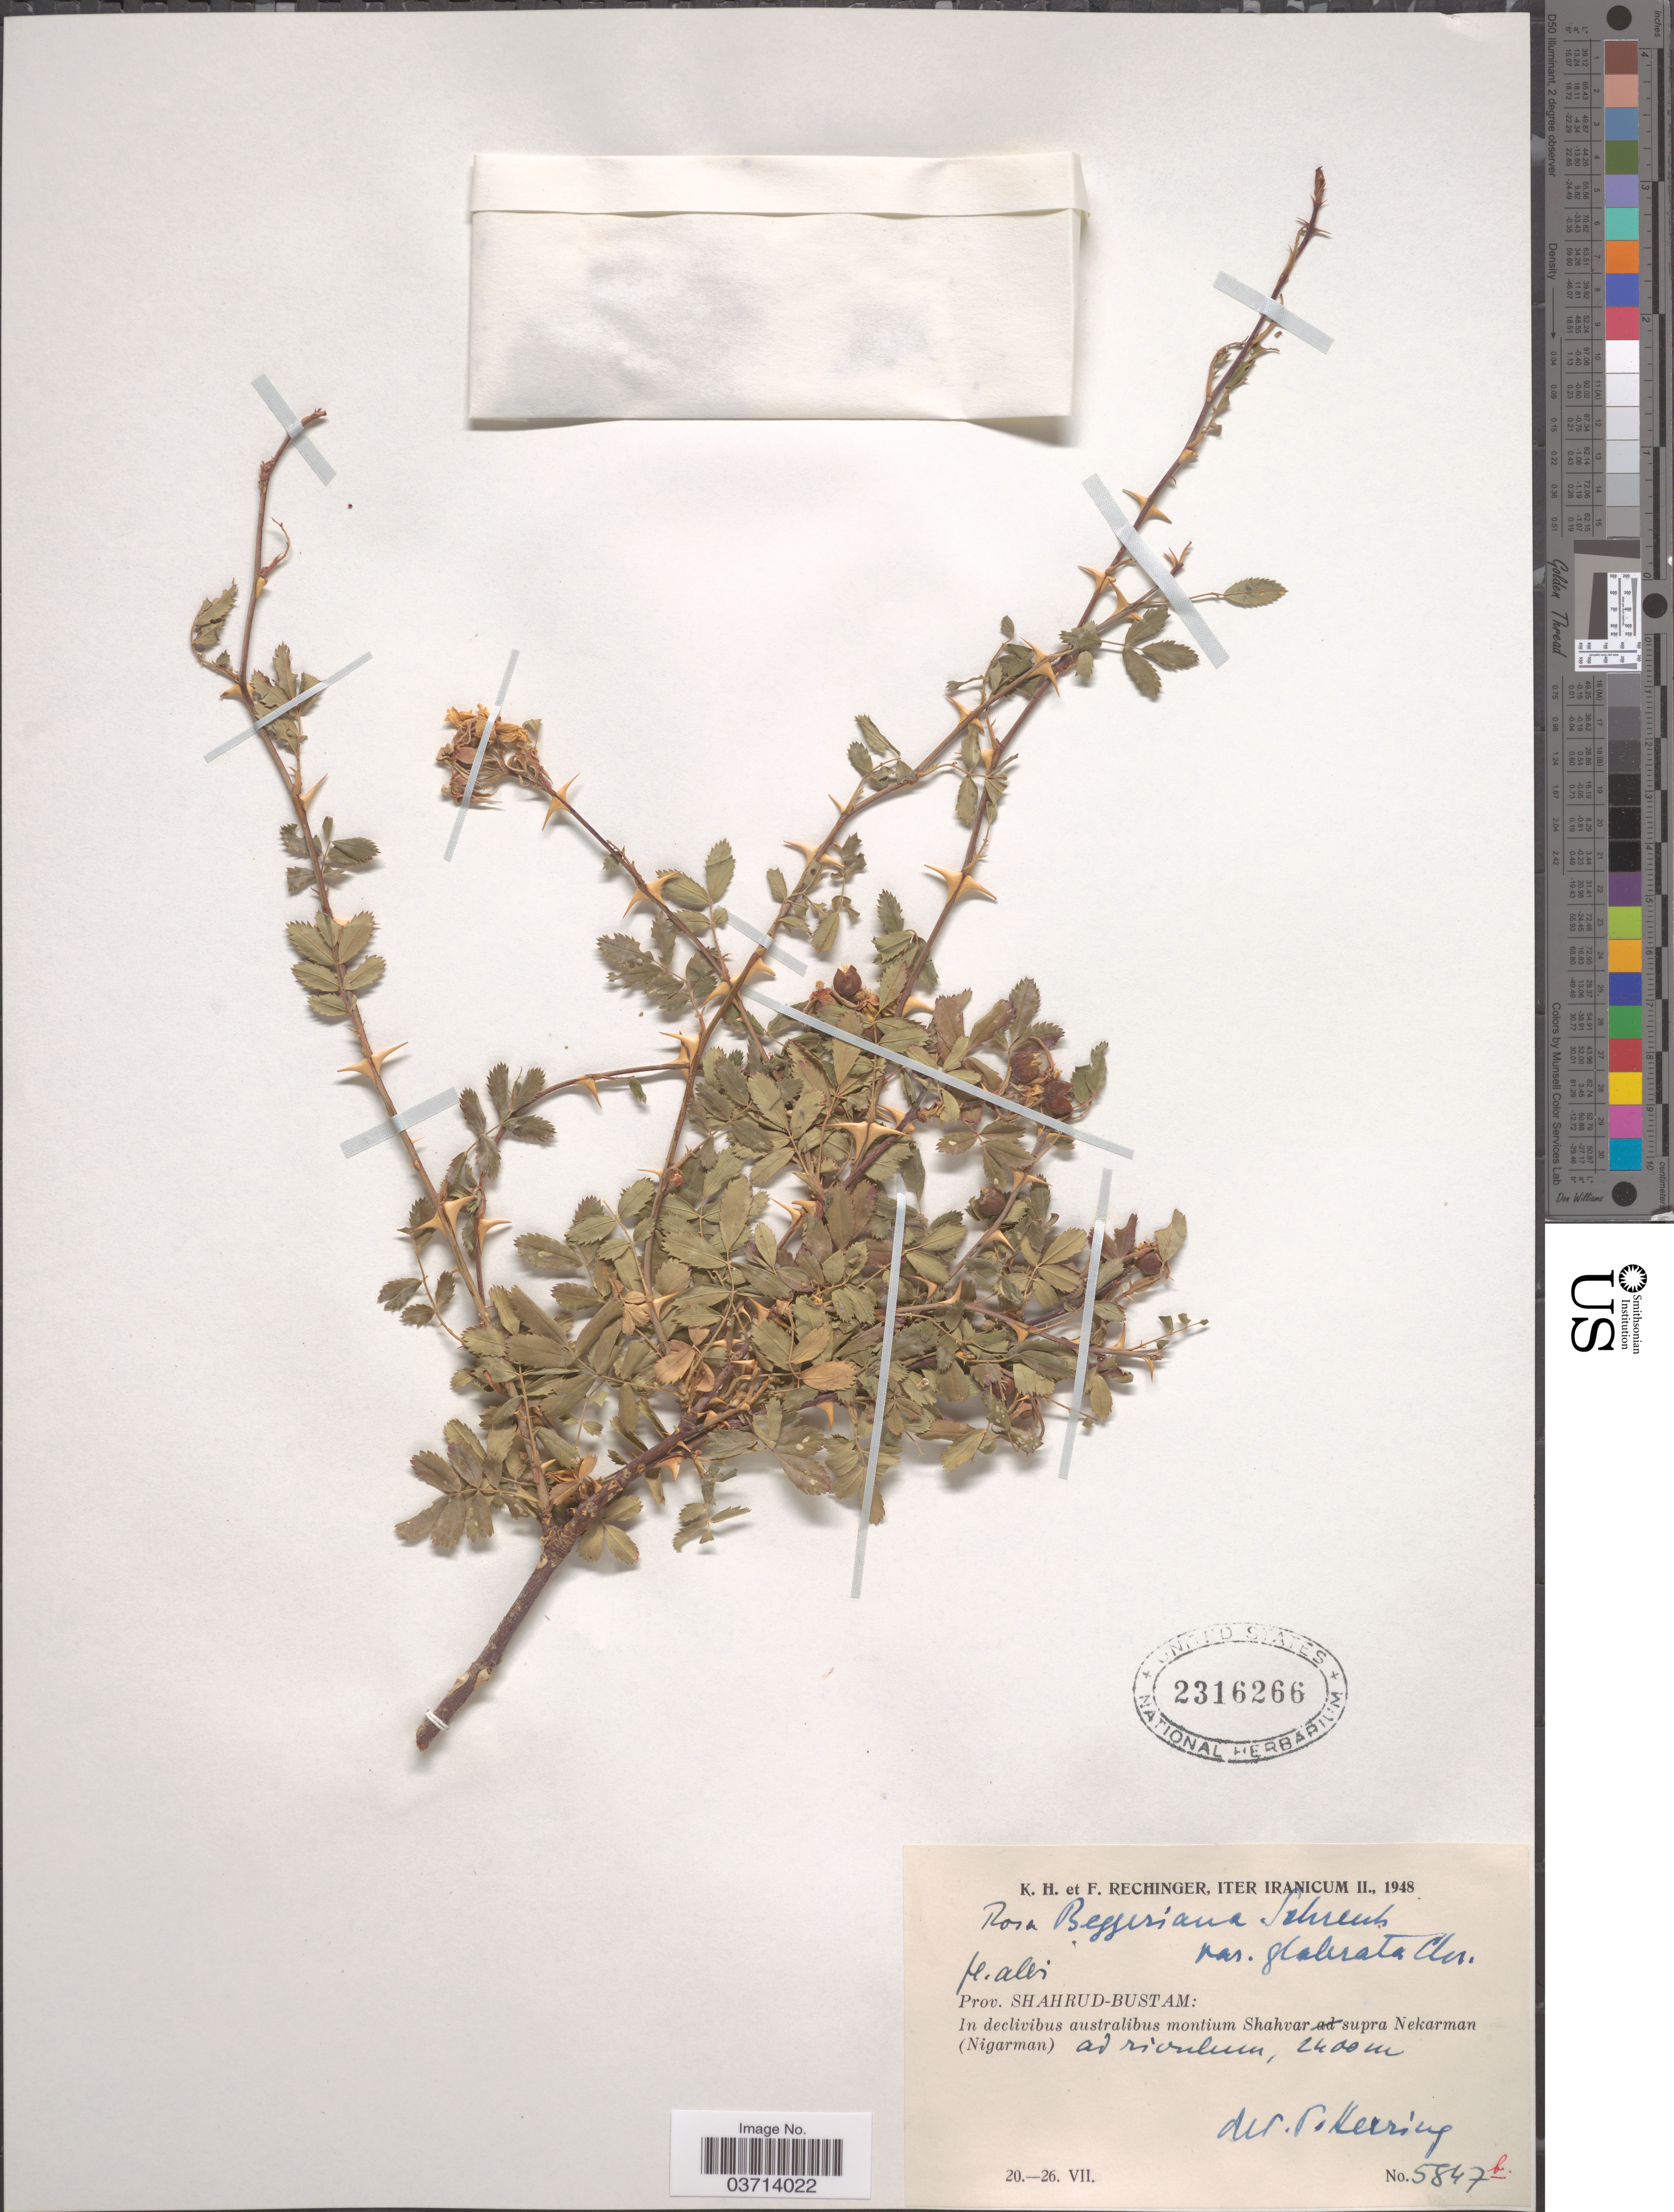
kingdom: Plantae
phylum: Tracheophyta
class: Magnoliopsida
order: Rosales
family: Rosaceae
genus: Rosa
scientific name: Rosa beggeriana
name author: Schrenk ex Fisch. & C.A. Mey.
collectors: K. H. Rechinger & F. Rechinger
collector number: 5847b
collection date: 1948-07-20/1948-07-26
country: Iran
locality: Iter Iranicum. Prov. Shahrud-Bustam: In declivibus australibus montium Shahvar supra Nekarman (Nigarman) ad rivulum [interpreted].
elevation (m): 2400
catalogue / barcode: US 2316266